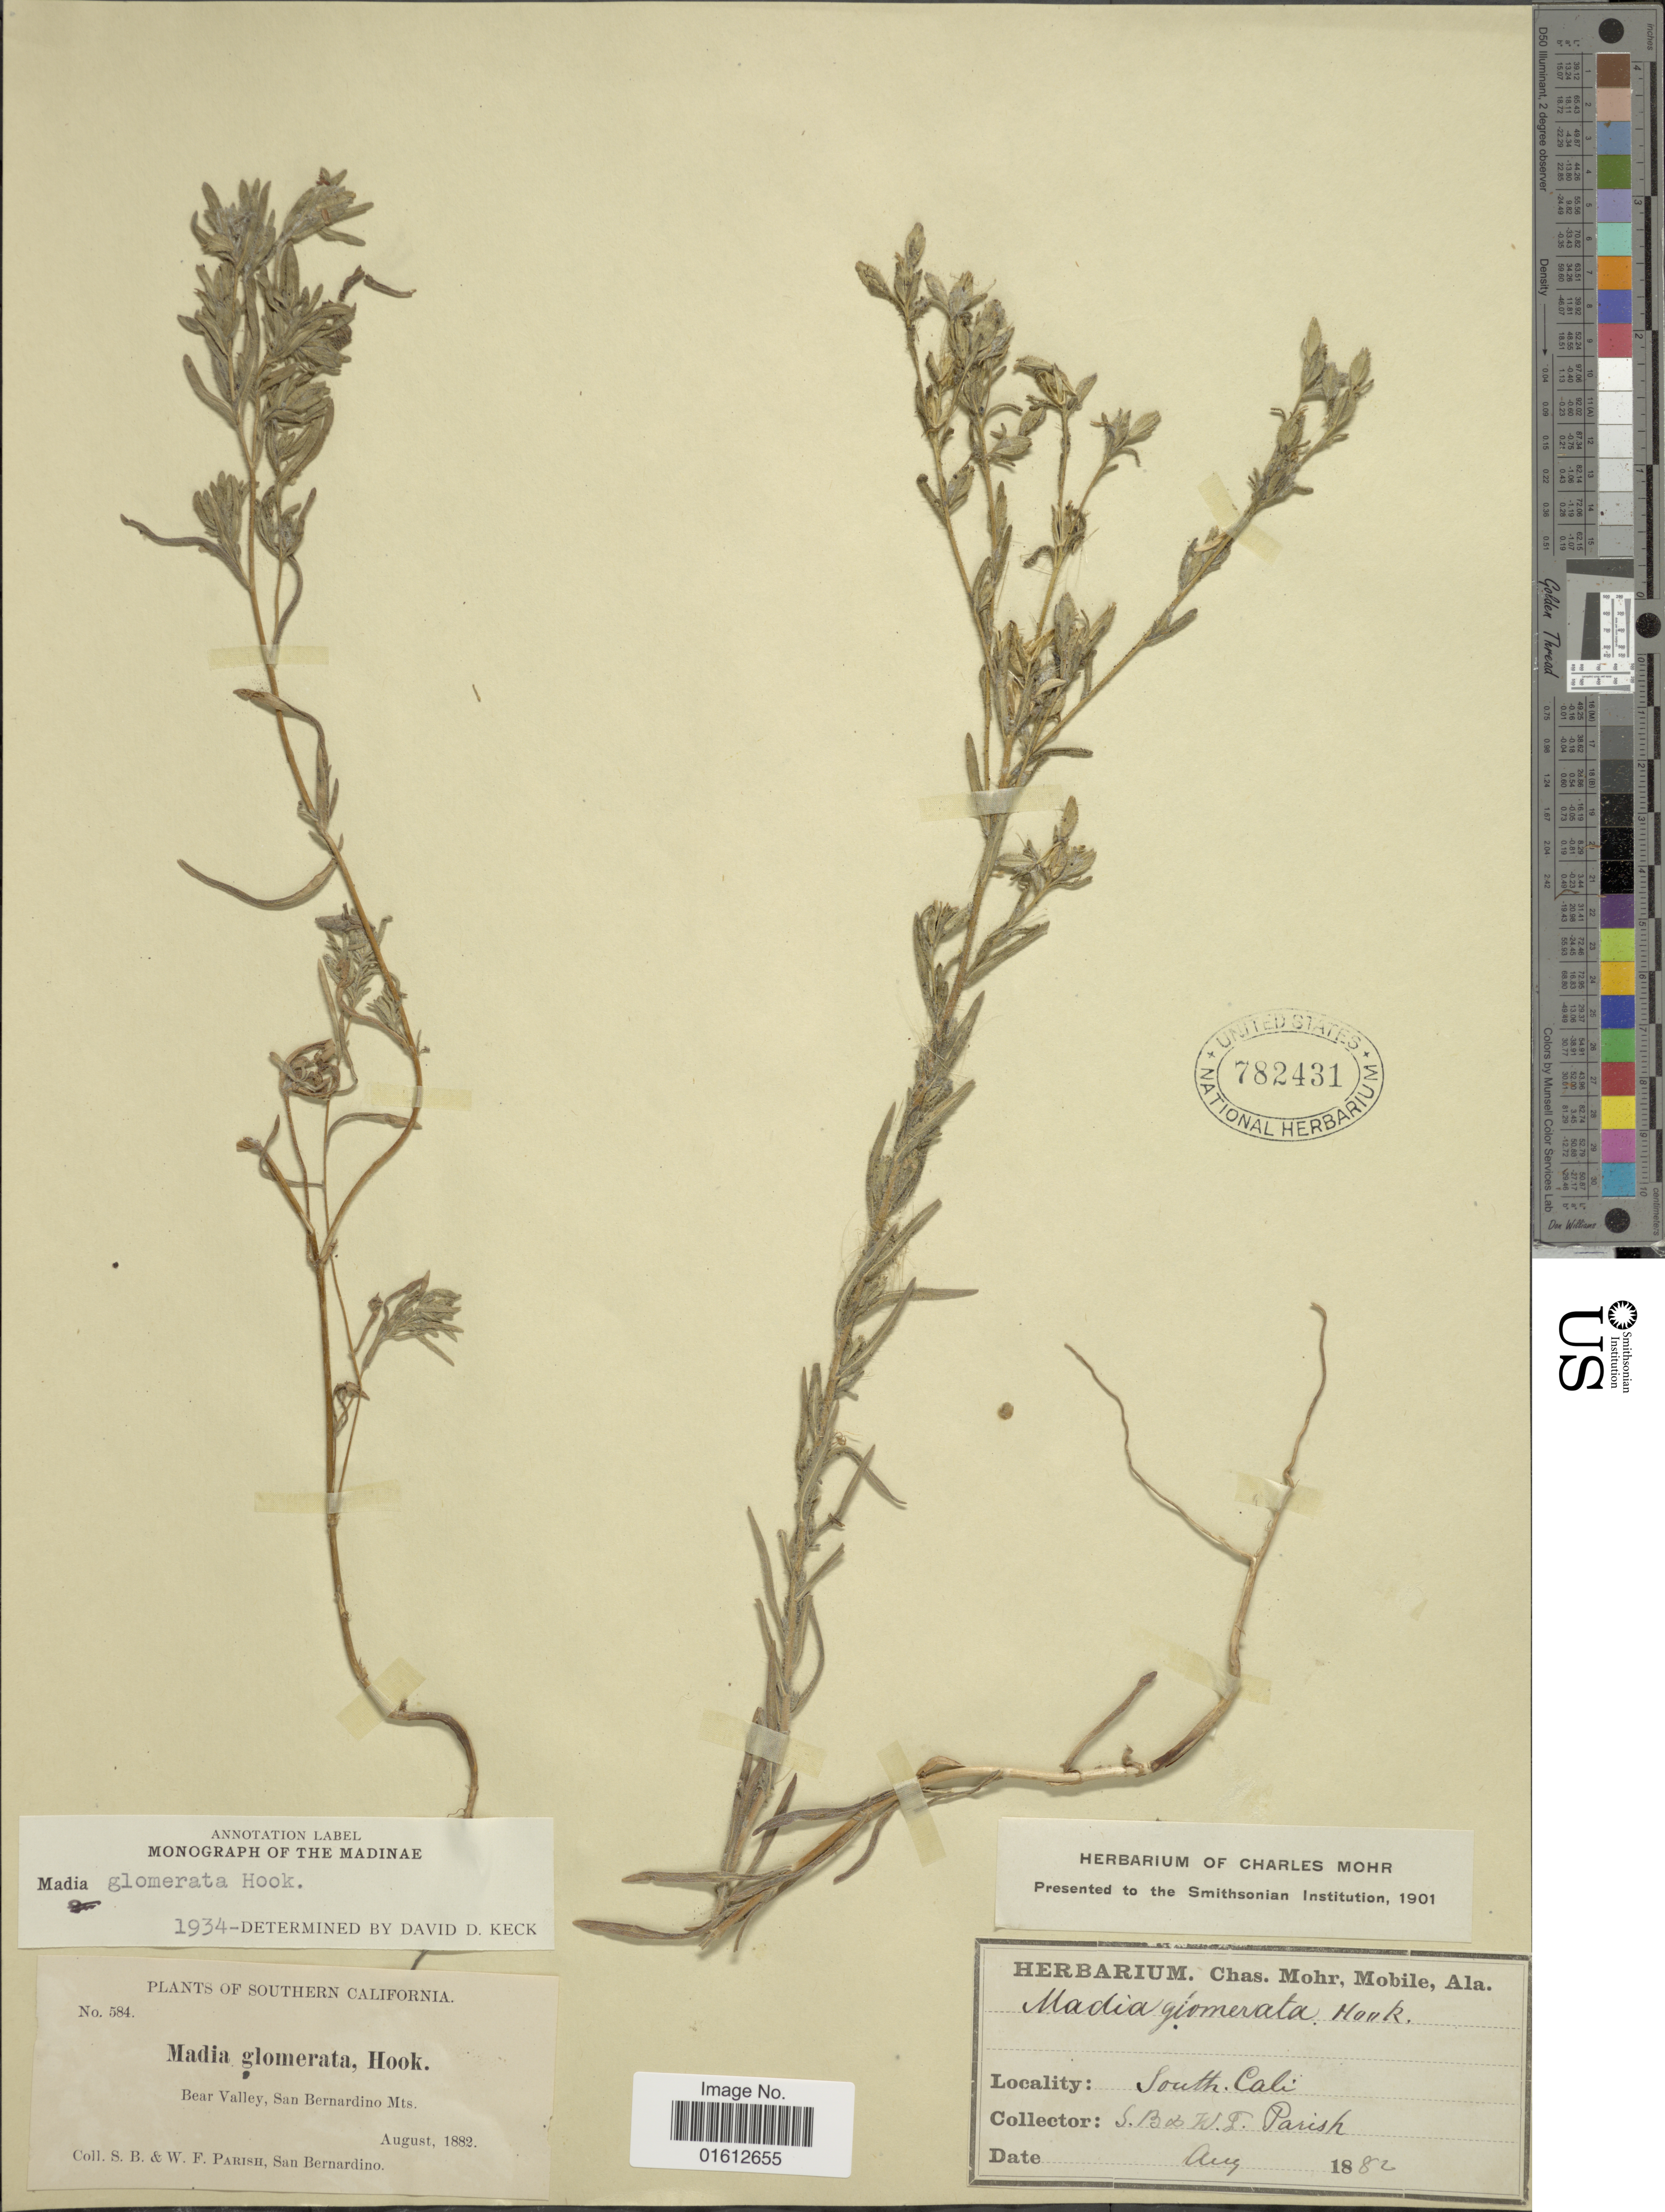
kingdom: Plantae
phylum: Tracheophyta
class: Magnoliopsida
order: Asterales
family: Asteraceae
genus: Madia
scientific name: Madia glomerata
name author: Hook.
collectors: S. B. Parish & W. F. Parish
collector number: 584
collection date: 1882-08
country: United States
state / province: California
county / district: San Bernardino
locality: Southern California. Bear Valley, San Bernardino Mts.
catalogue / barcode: US 782431